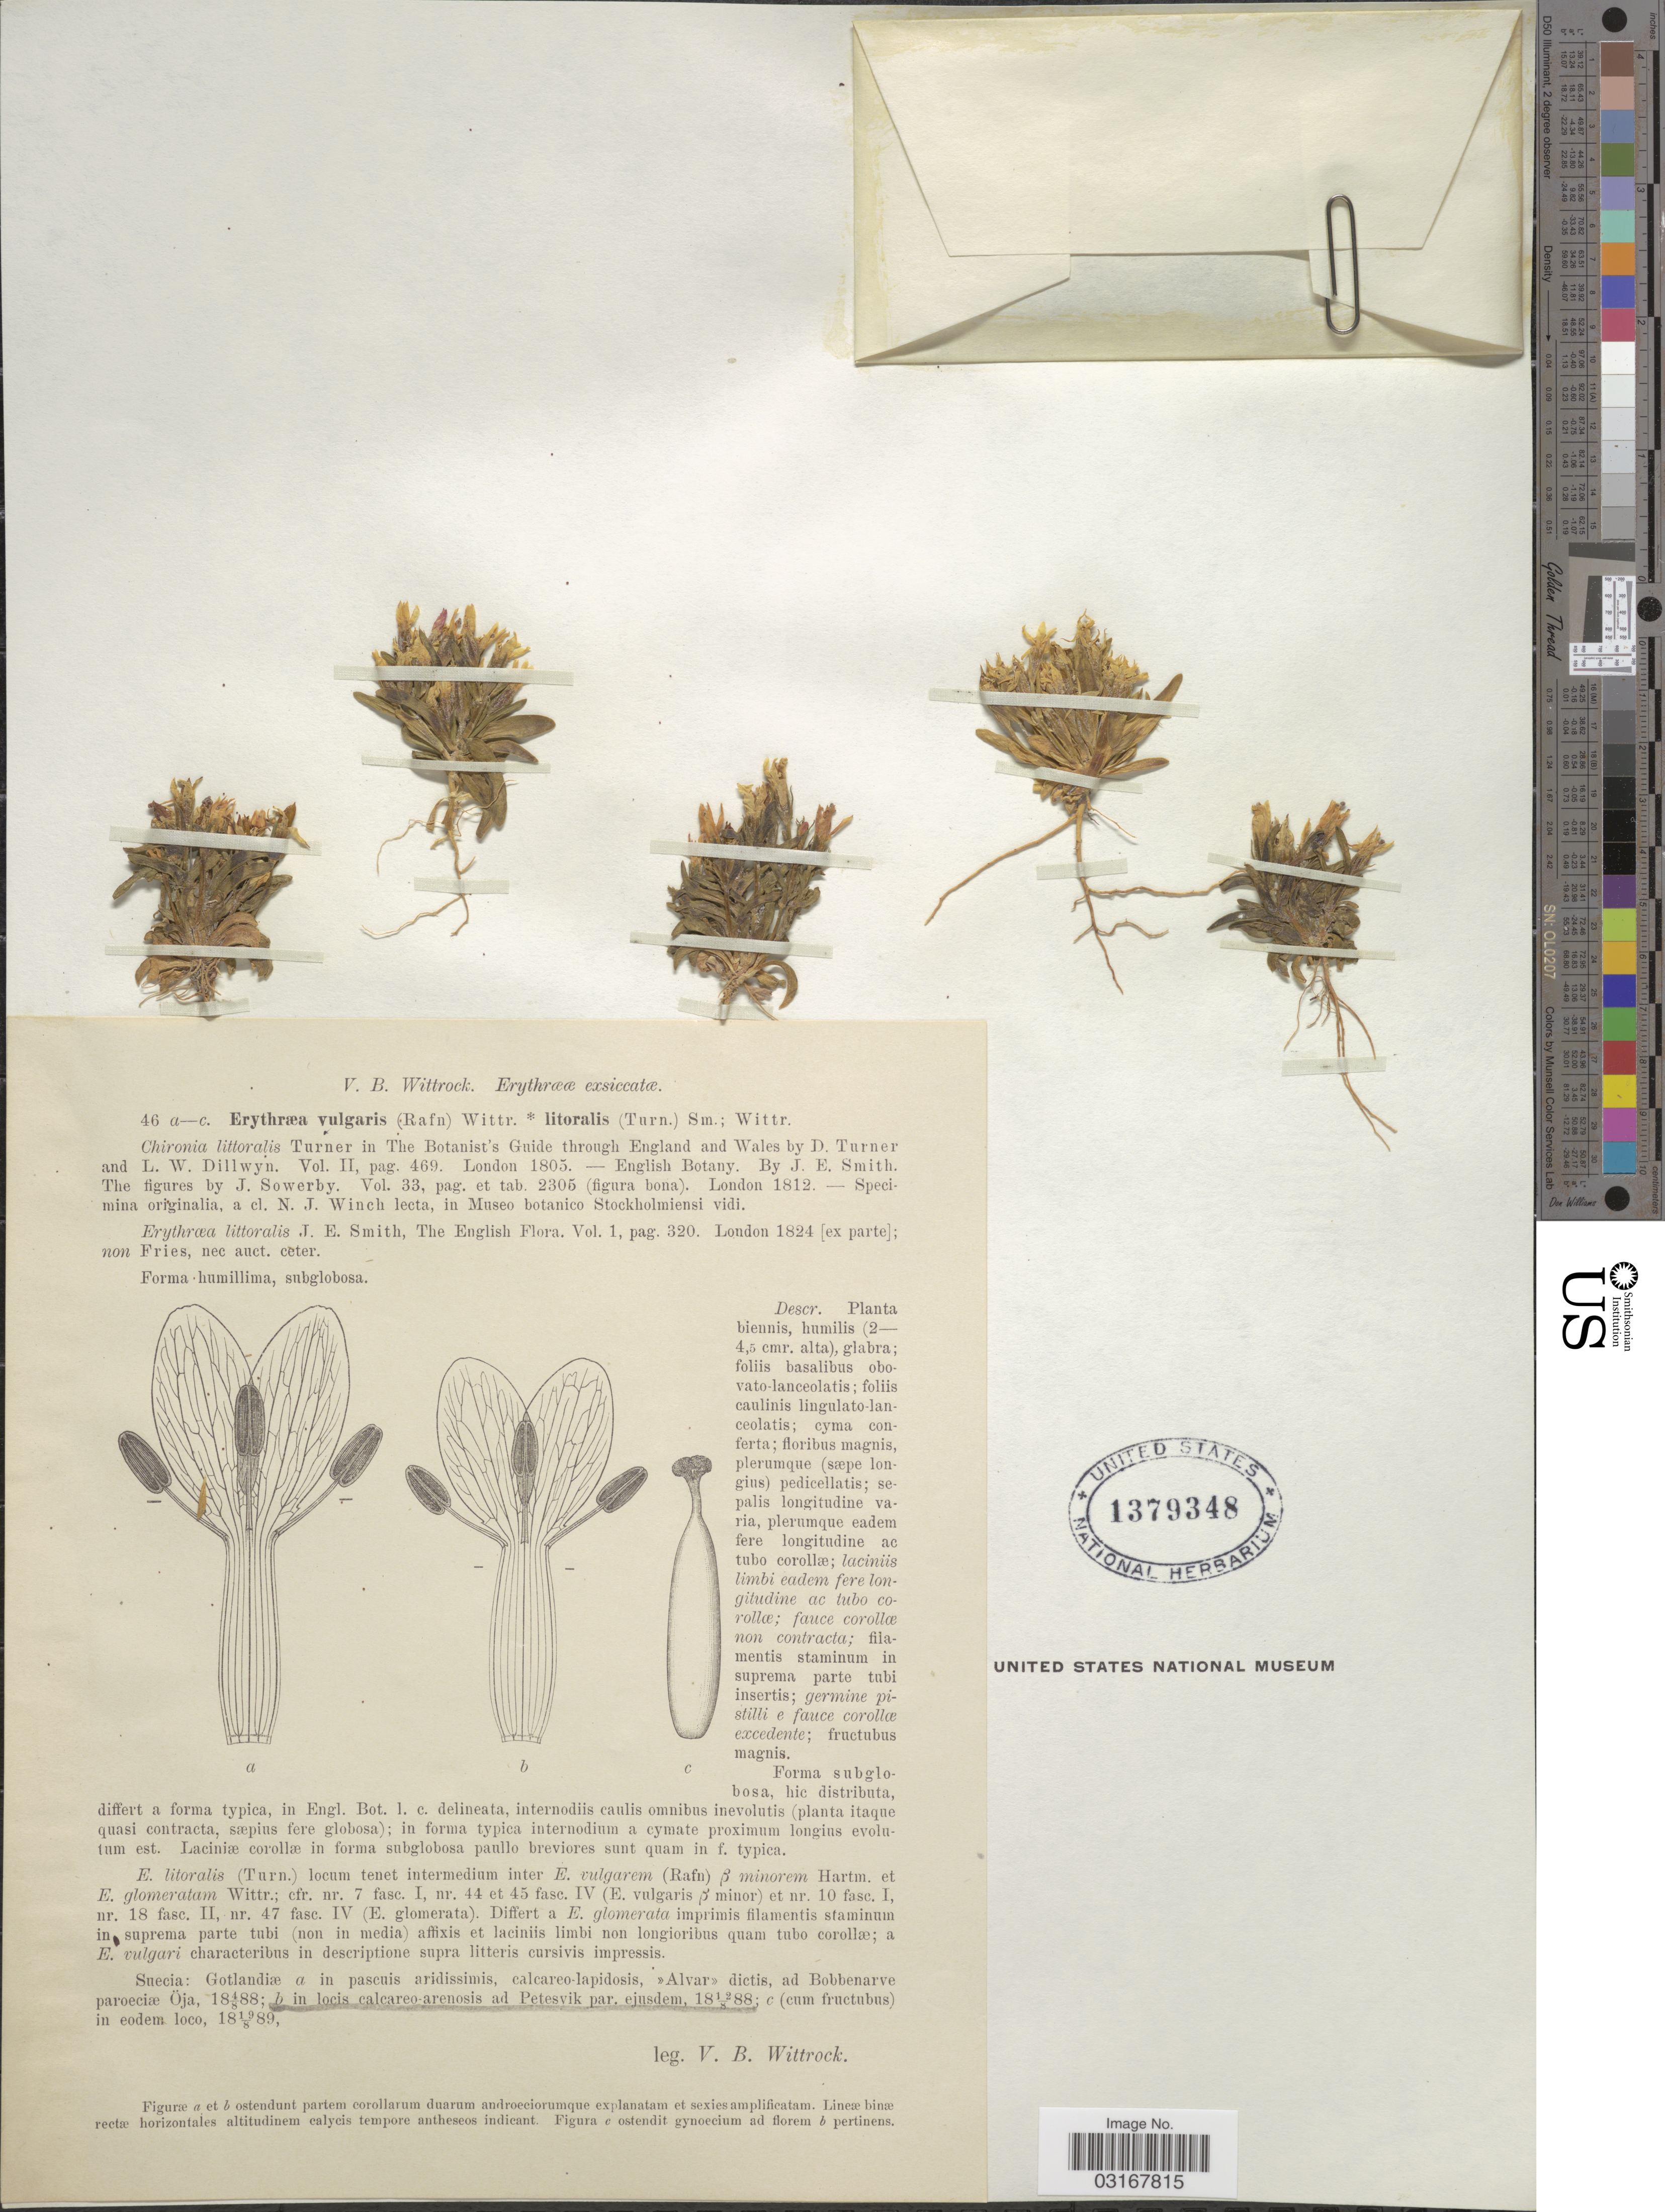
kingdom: Plantae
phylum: Tracheophyta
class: Magnoliopsida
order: Gentianales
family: Gentianaceae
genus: Centaurium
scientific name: Centaurium vulgaris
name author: Godr.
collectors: V. Wittrock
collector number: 46b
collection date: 1888-08-12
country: Sweden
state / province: Gotland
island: Gotland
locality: Suecia: Gotlandiæ, in locis calcareo-arenosis ad Petesvik par. ejusdem.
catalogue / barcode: US 1379348